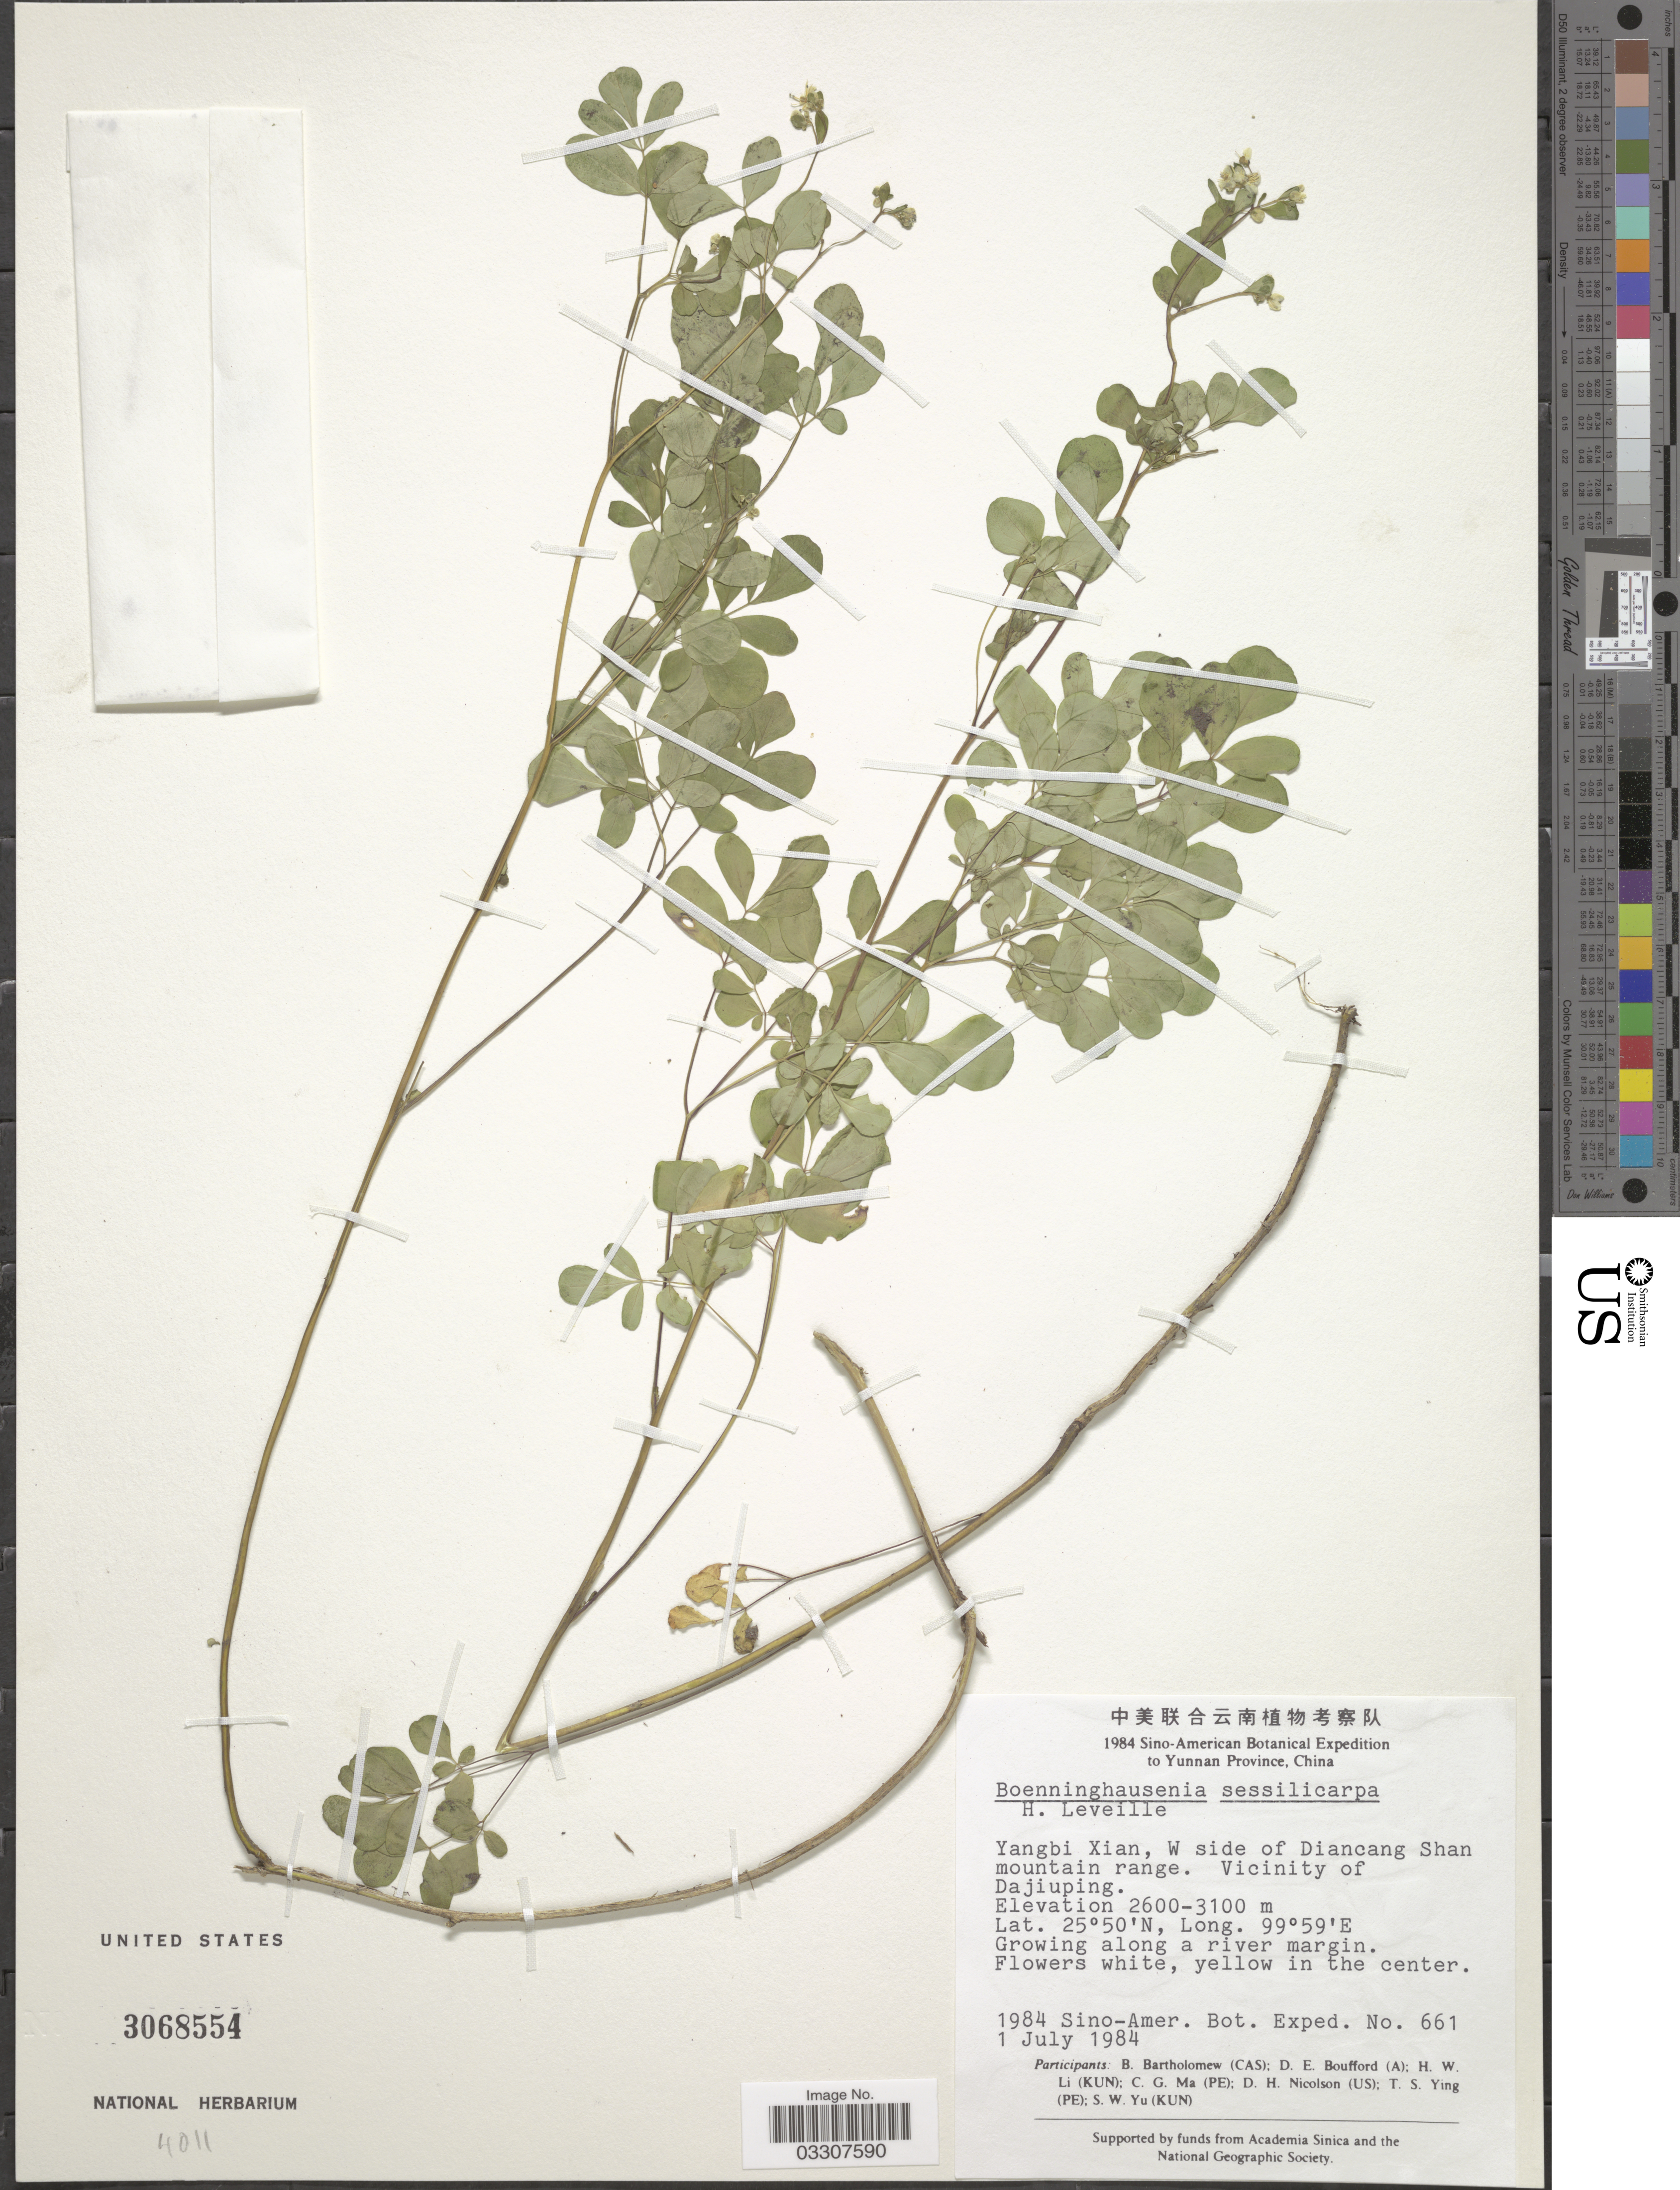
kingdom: Plantae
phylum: Tracheophyta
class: Magnoliopsida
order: Sapindales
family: Rutaceae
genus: Boenninghausenia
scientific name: Boenninghausenia sessilicarpa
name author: H. Lév.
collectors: Sino-Amer. Bot. Exped. 1984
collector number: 661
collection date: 1984-07-01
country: China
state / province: Yunnan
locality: Yangbi Xian, W side of Diancang Shan mountain range. Vicinity of Dajiuping.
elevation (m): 2600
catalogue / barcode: US 3068554